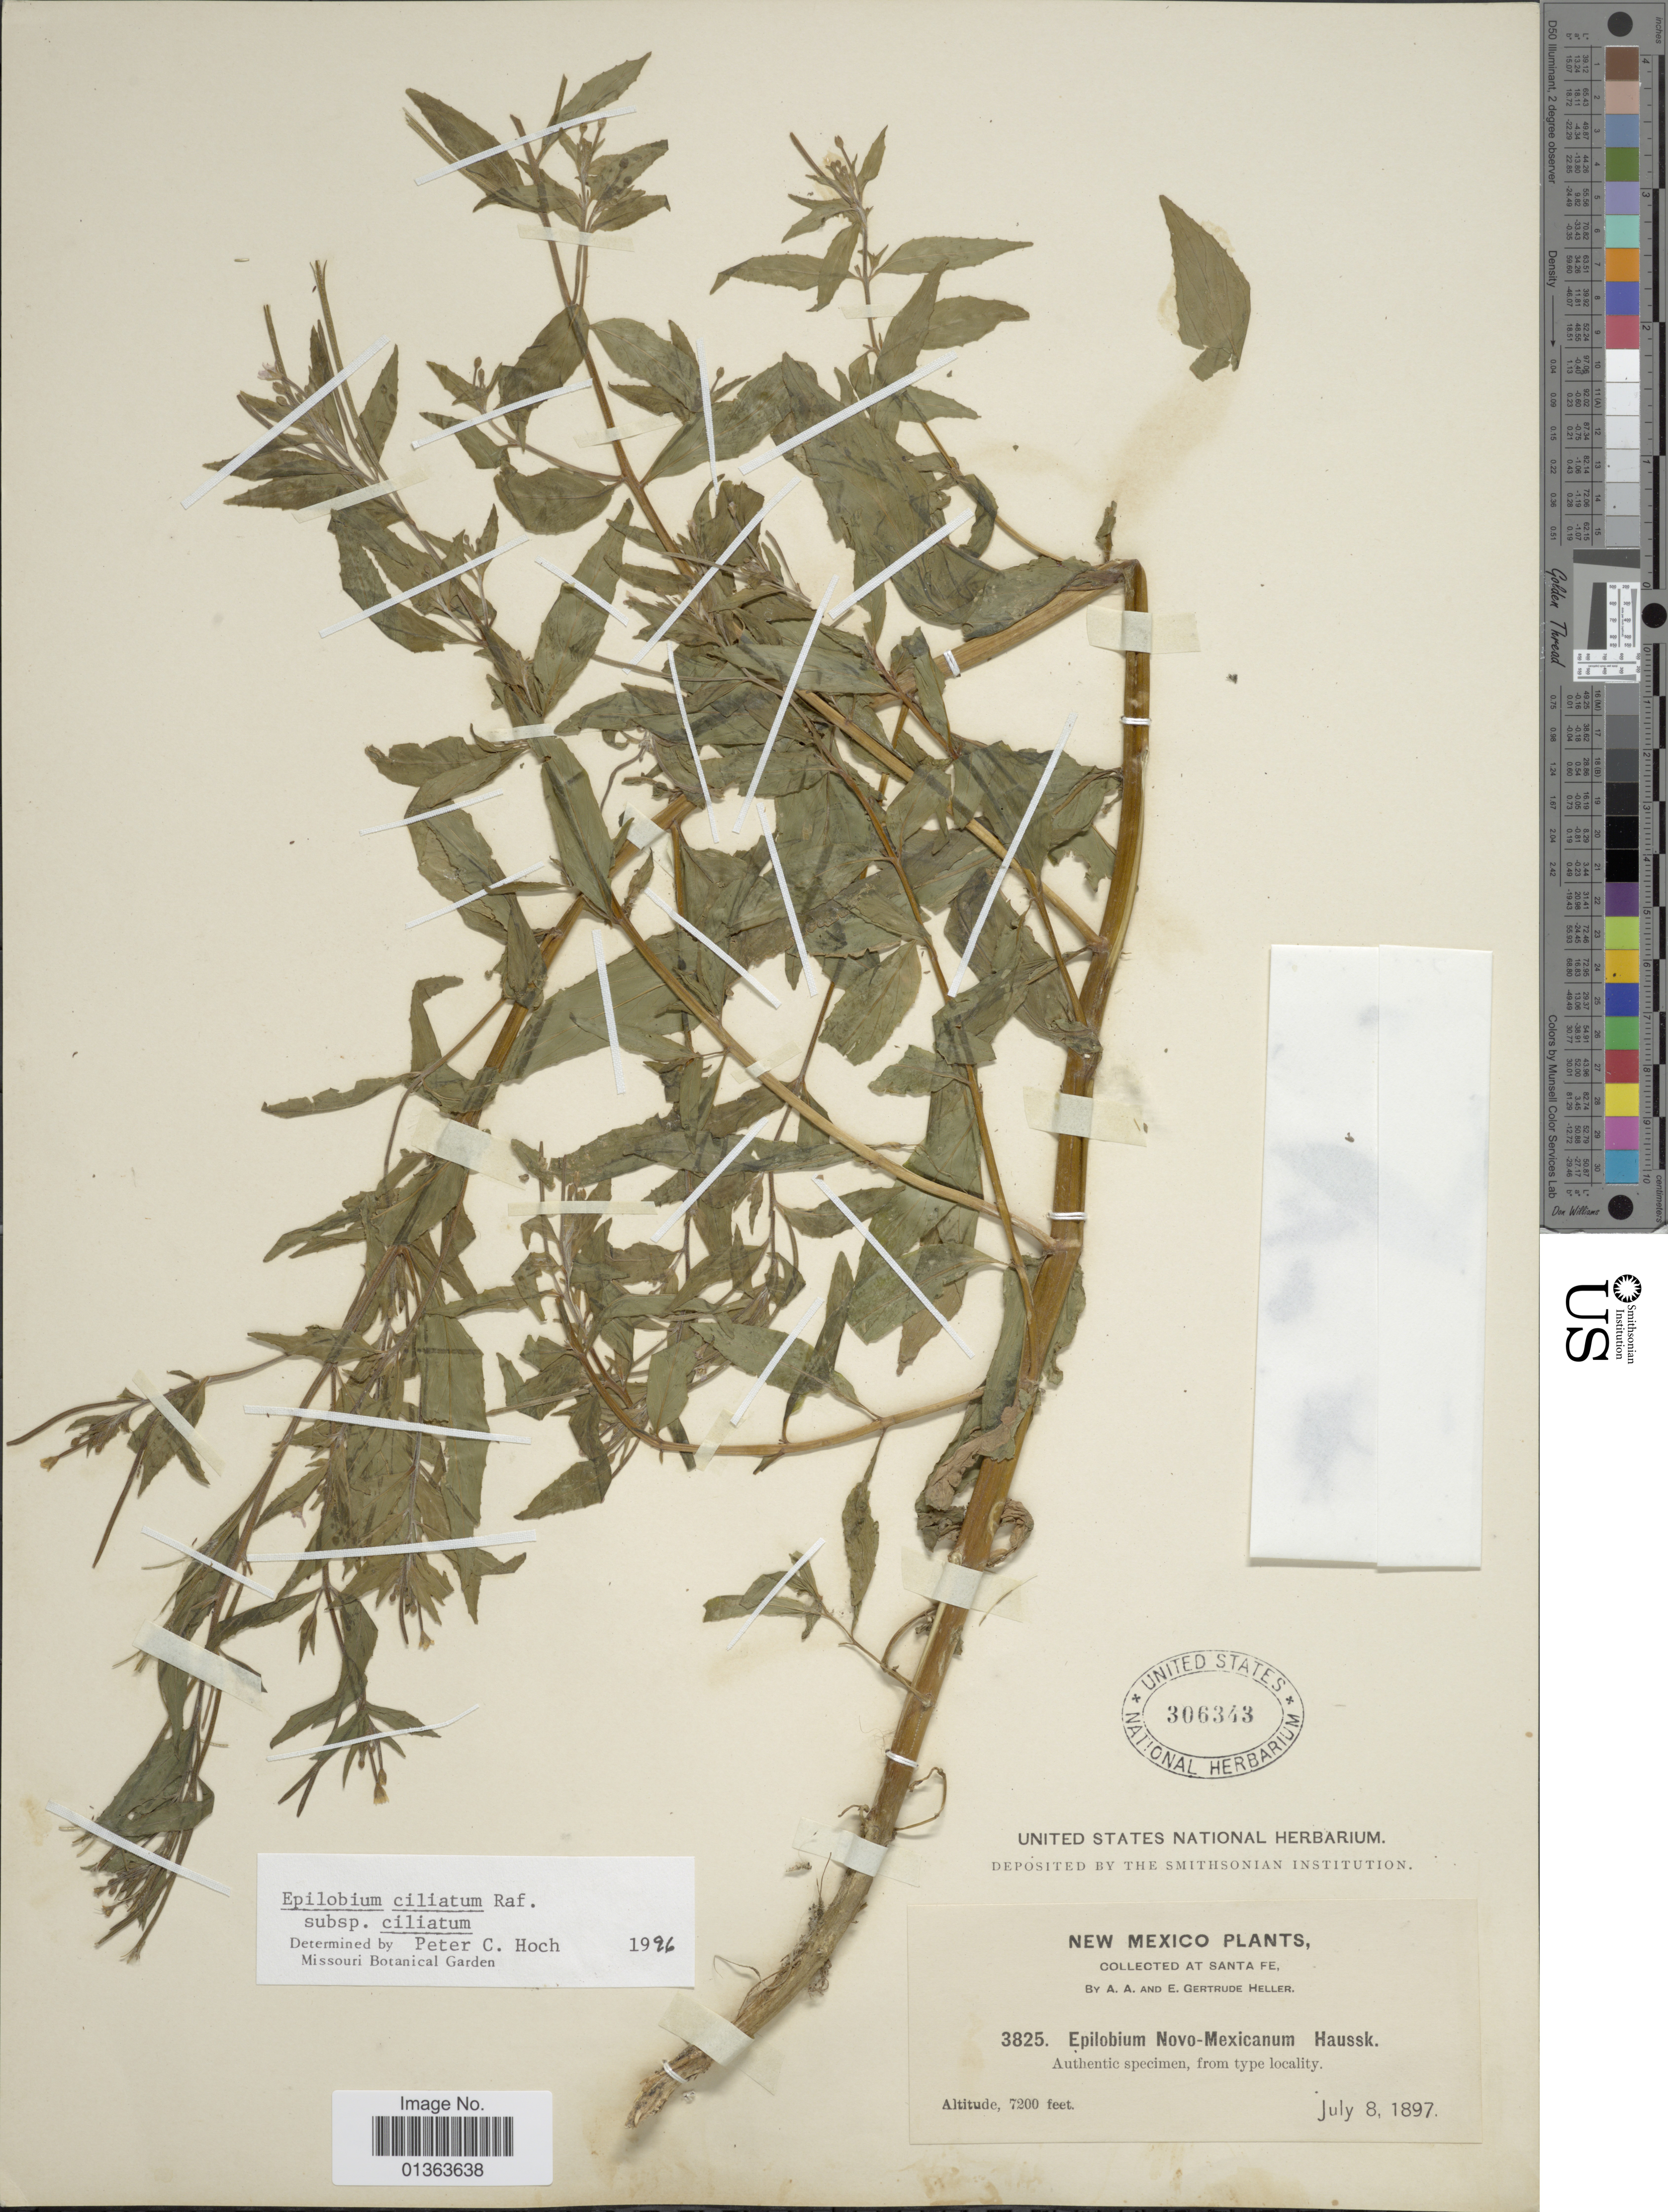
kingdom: Plantae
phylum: Tracheophyta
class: Magnoliopsida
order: Myrtales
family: Onagraceae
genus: Epilobium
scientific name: Epilobium ciliatum subsp. ciliatum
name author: Raf.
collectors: A. A. Heller & E. G. Heller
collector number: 3825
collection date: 1897-07-08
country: United States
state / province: New Mexico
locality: Santa Fe.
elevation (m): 2195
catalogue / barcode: US 306343